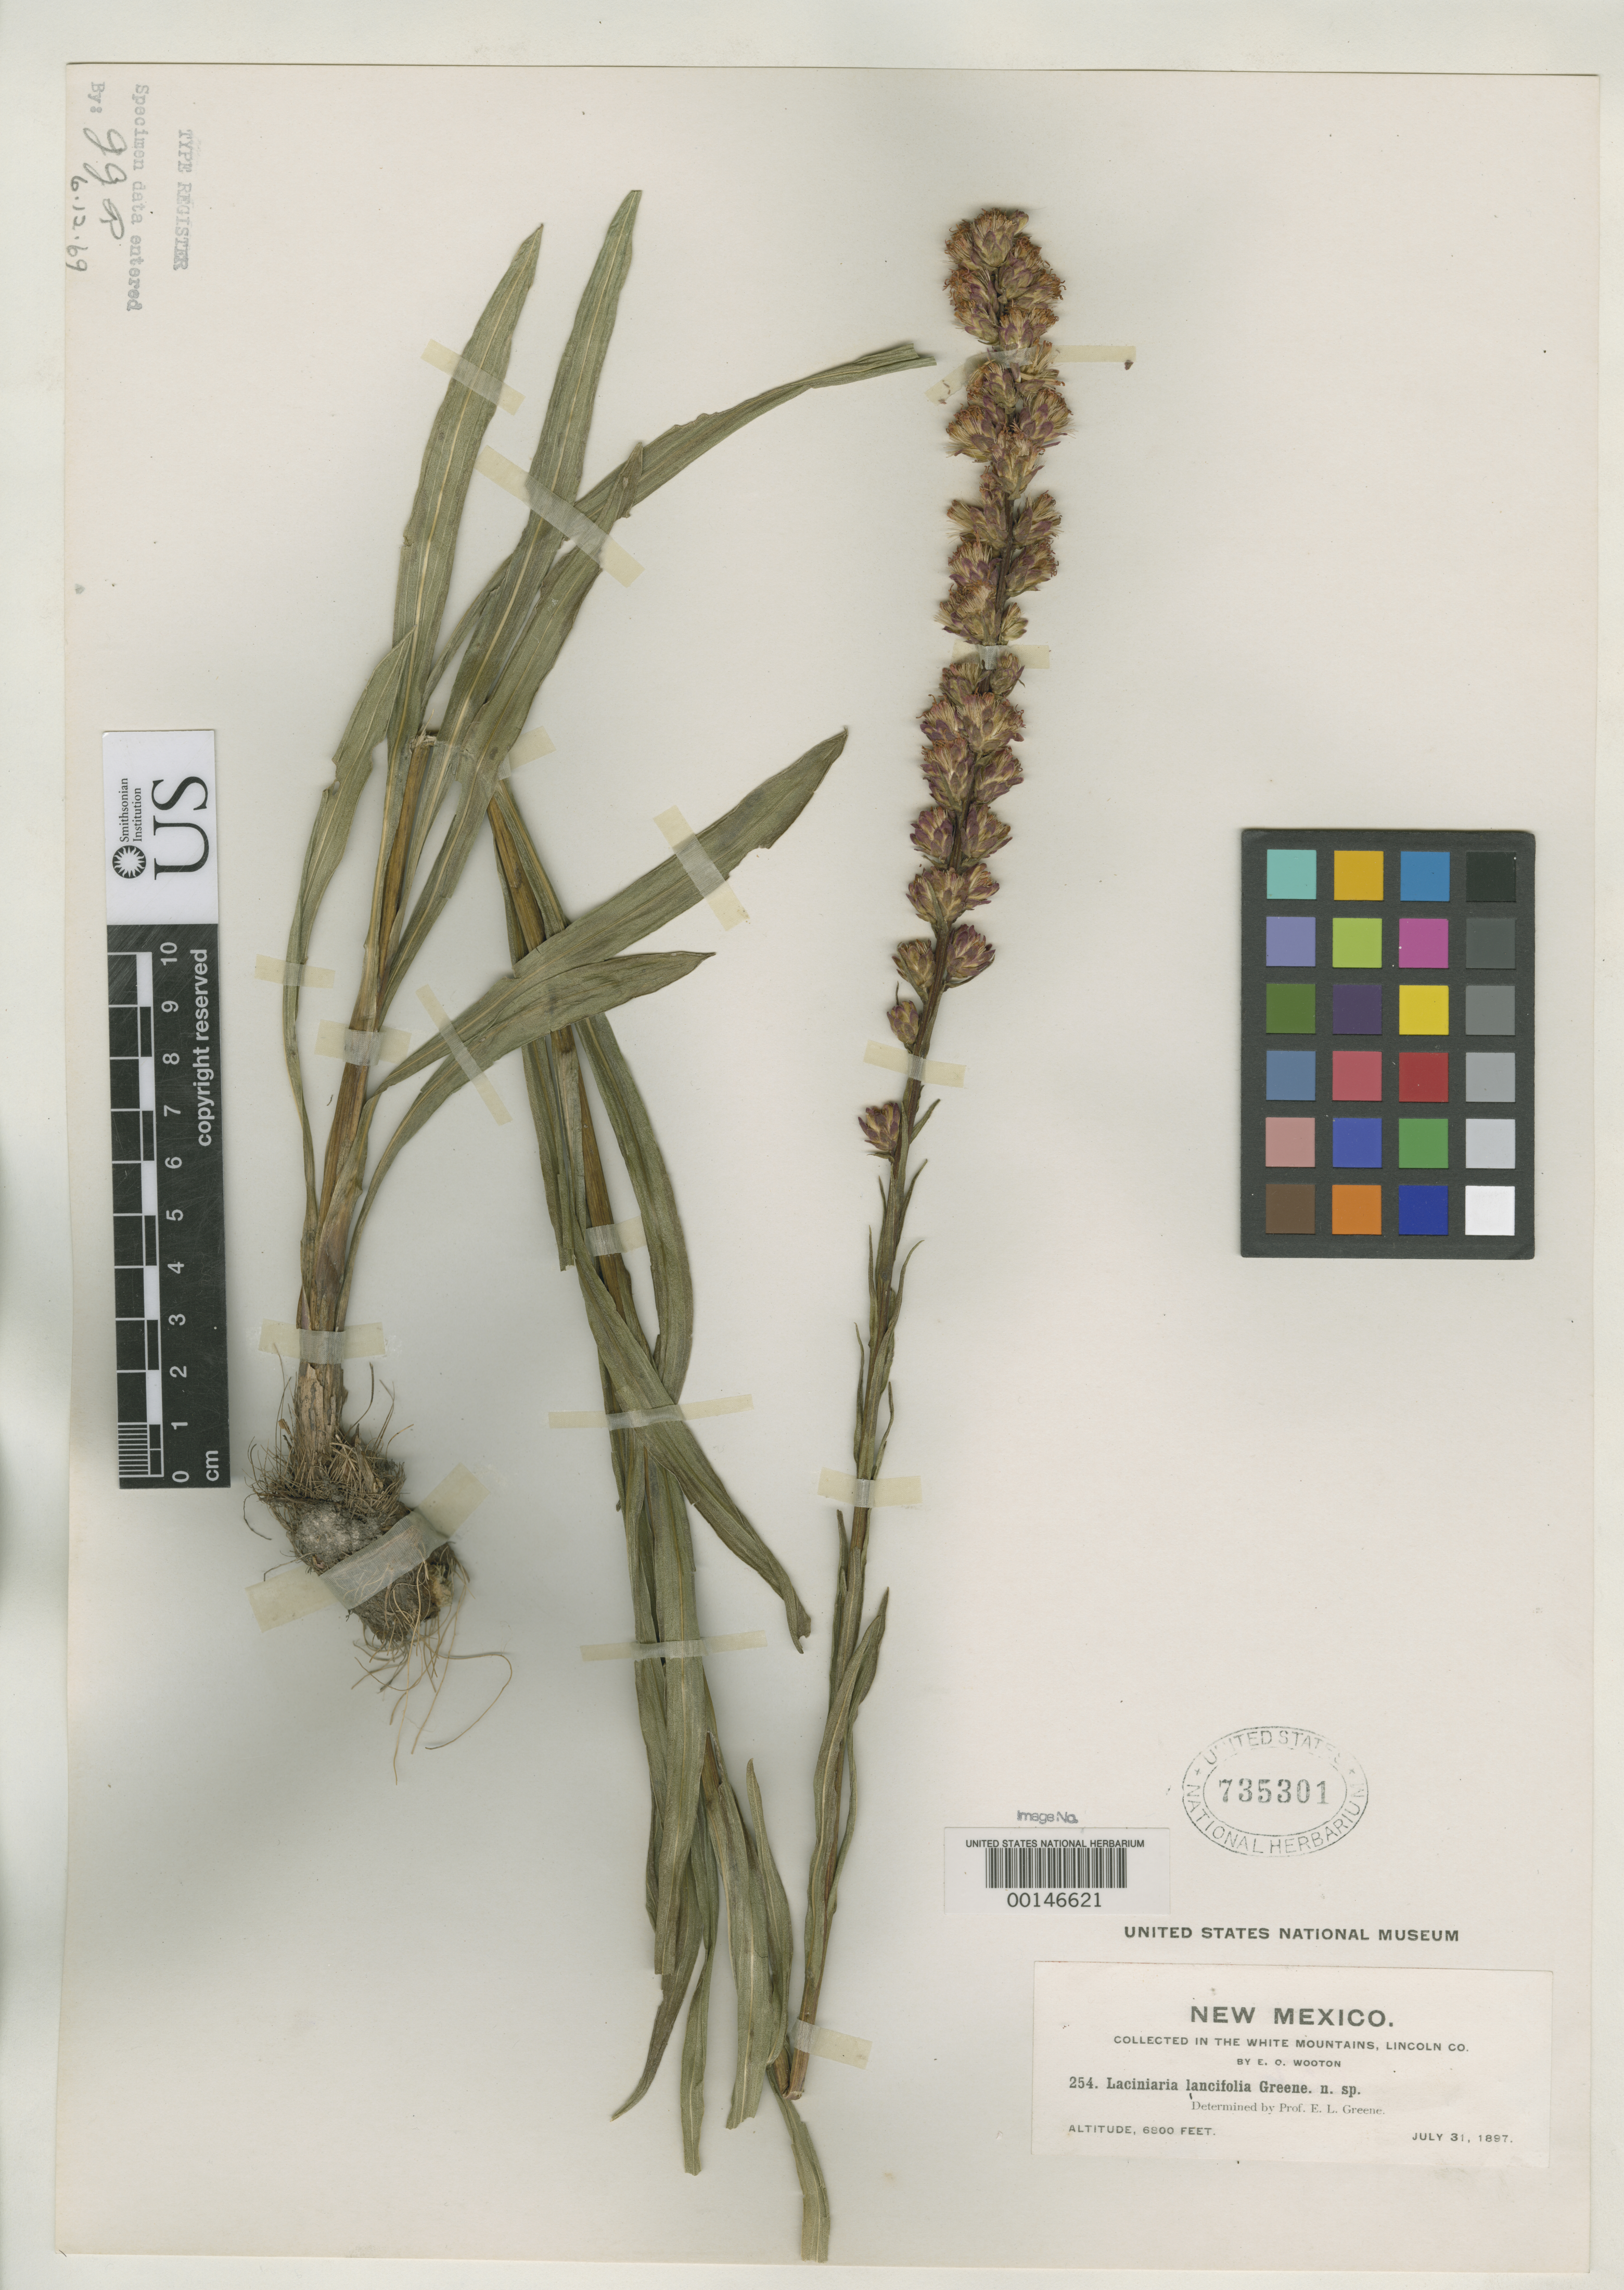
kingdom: Plantae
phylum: Tracheophyta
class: Magnoliopsida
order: Asterales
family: Asteraceae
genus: Lacinaria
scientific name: Lacinaria lancifolia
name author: Greene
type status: Type Collection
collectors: E. O. Wooton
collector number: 254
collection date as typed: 31 Jul 1897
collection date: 1897-07-31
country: United States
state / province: New Mexico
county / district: Lincoln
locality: White Mountains.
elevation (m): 2073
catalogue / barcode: US 735301